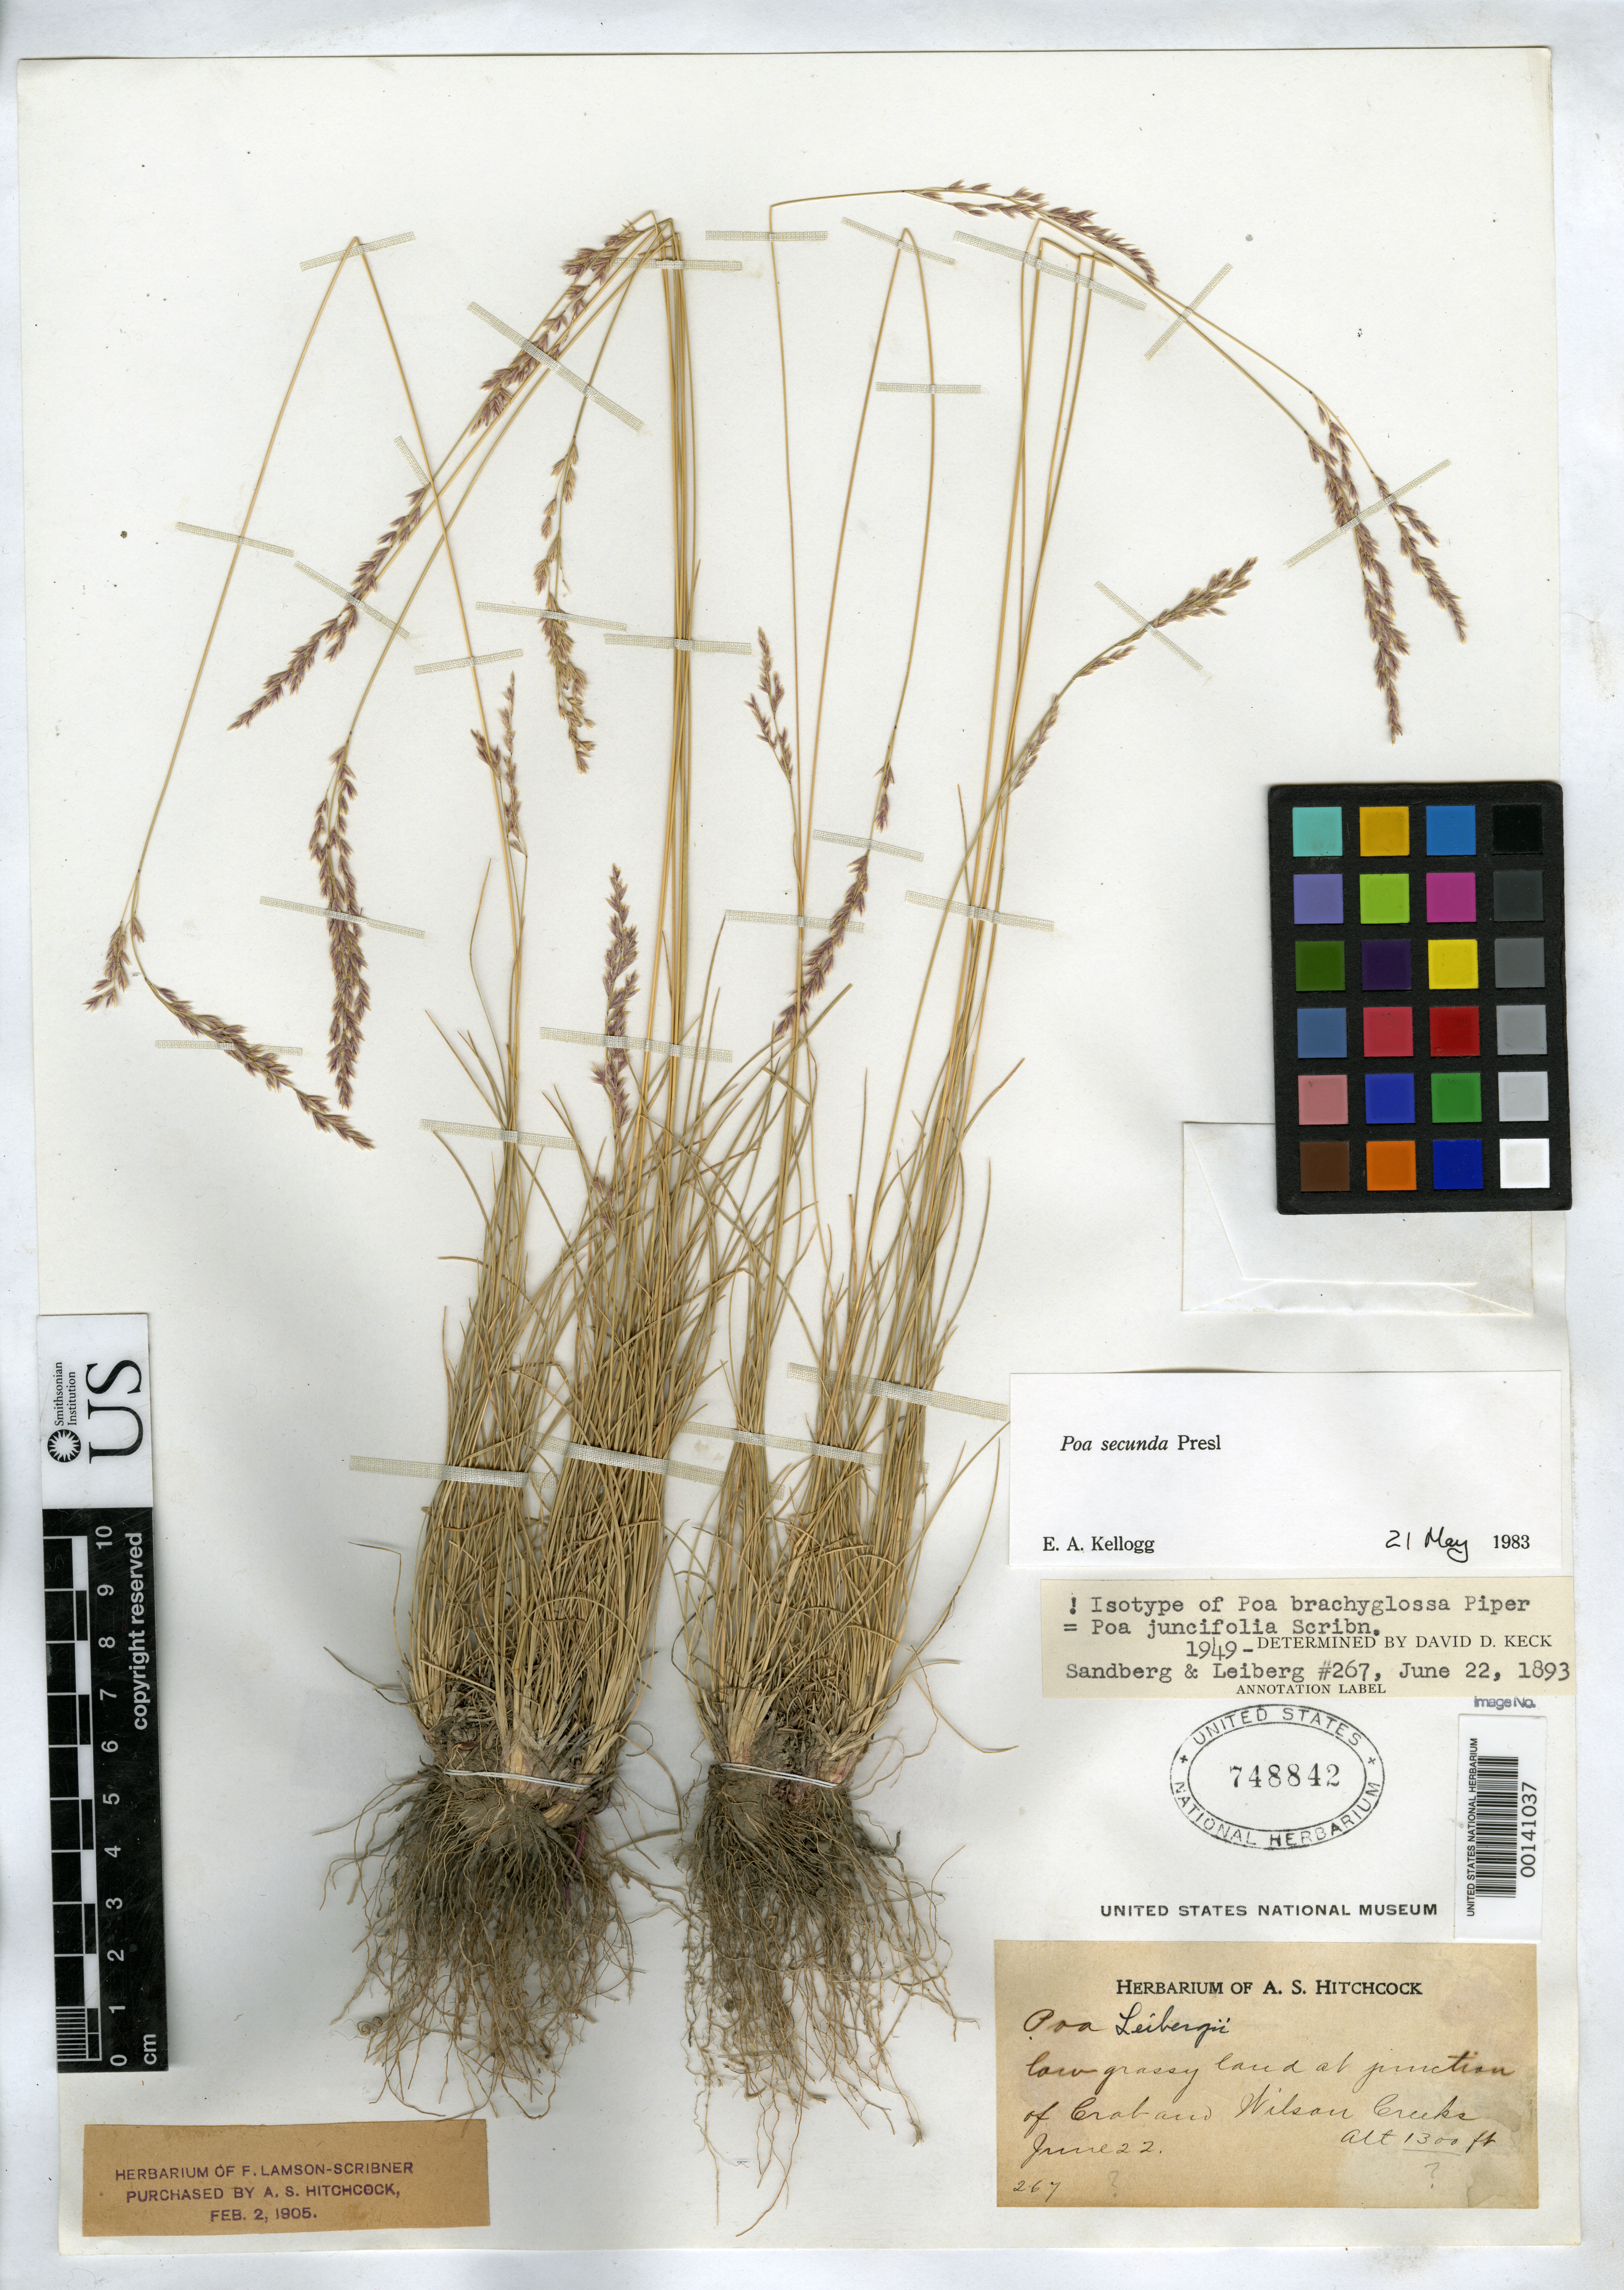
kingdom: Plantae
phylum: Tracheophyta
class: Liliopsida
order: Poales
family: Poaceae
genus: Poa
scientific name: Poa brachyglossa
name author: Piper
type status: Isotype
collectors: J. H. Sandberg & J. Leiberg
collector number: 267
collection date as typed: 22 Jun 1895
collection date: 1895-06-22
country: United States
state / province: Washington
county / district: Douglas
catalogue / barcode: US 748842